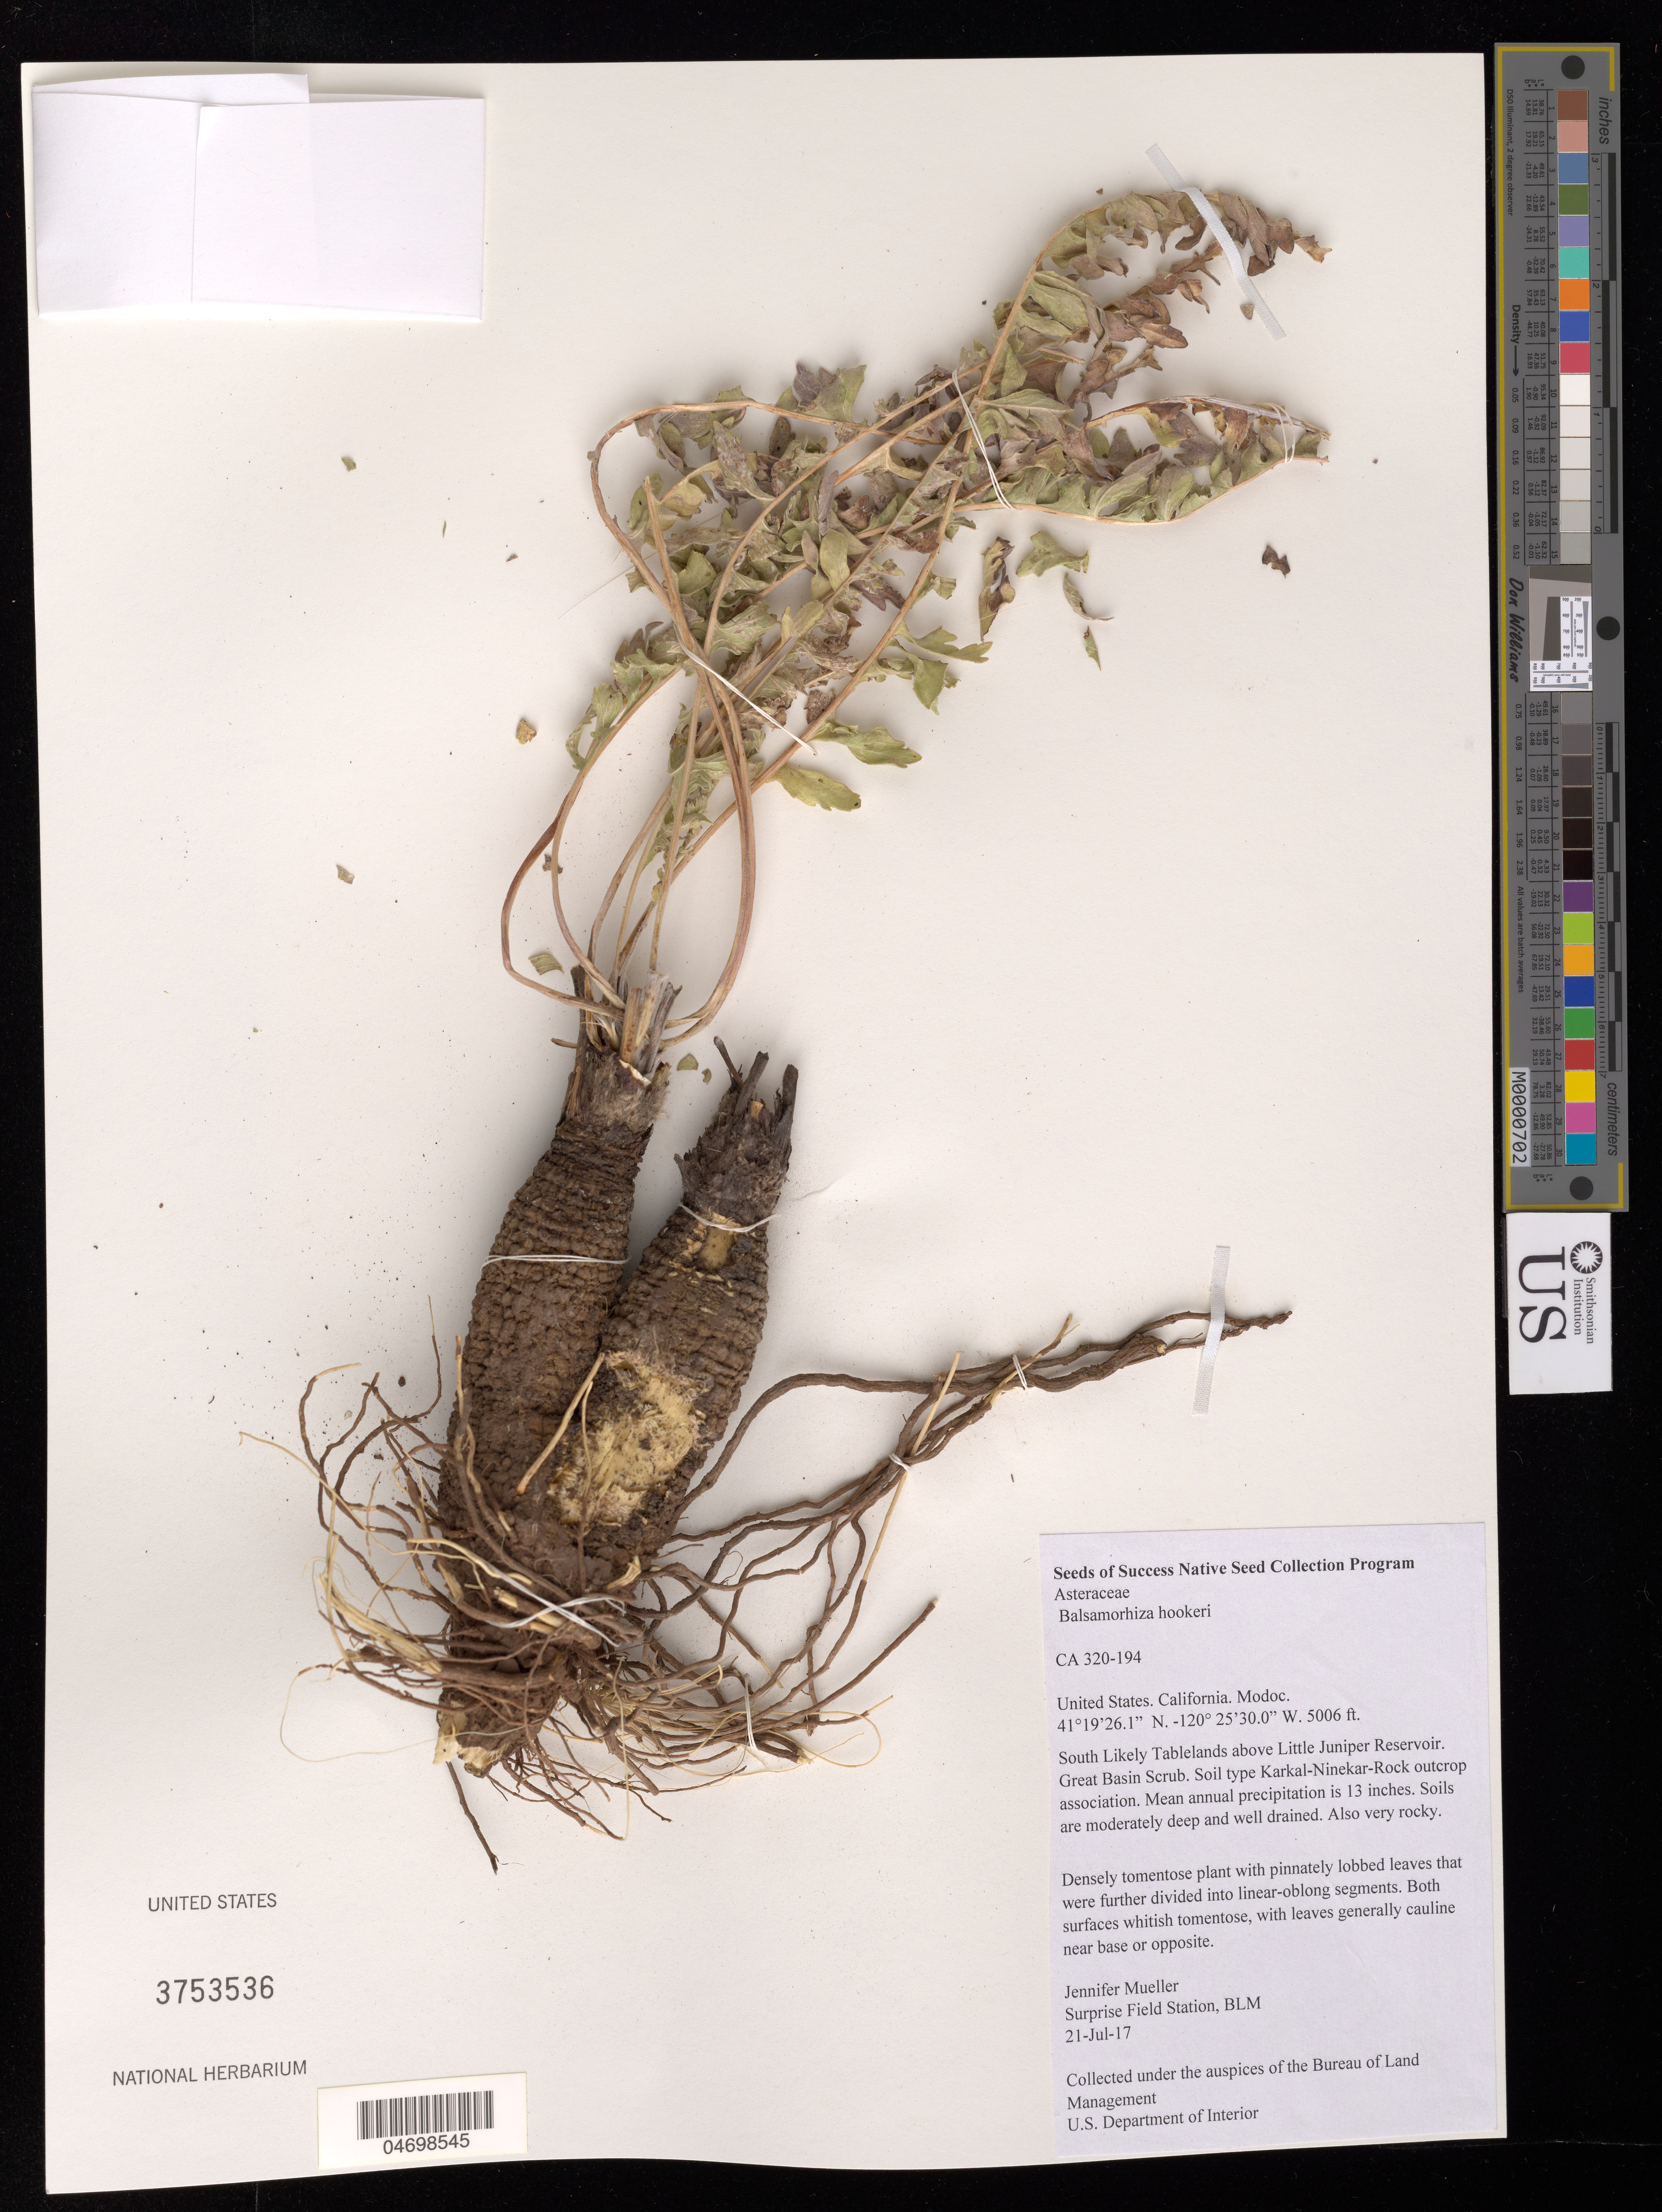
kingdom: Plantae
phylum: Tracheophyta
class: Magnoliopsida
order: Asterales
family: Asteraceae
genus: Balsamorhiza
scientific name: Balsamorhiza hookeri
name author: Nutt.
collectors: J. Mueller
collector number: CA320-194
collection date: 2017-07-21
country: United States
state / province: California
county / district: Modoc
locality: South Likely Tableland, Little Juniper Reservoir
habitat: Great Basin Scrub. Soil type Karkal-Ninekar-Rock outcrop association. Mean annual precipitation is 13 inches. Soils are moderately deep and well drained. Also very rocky.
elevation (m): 1526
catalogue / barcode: US 3753536